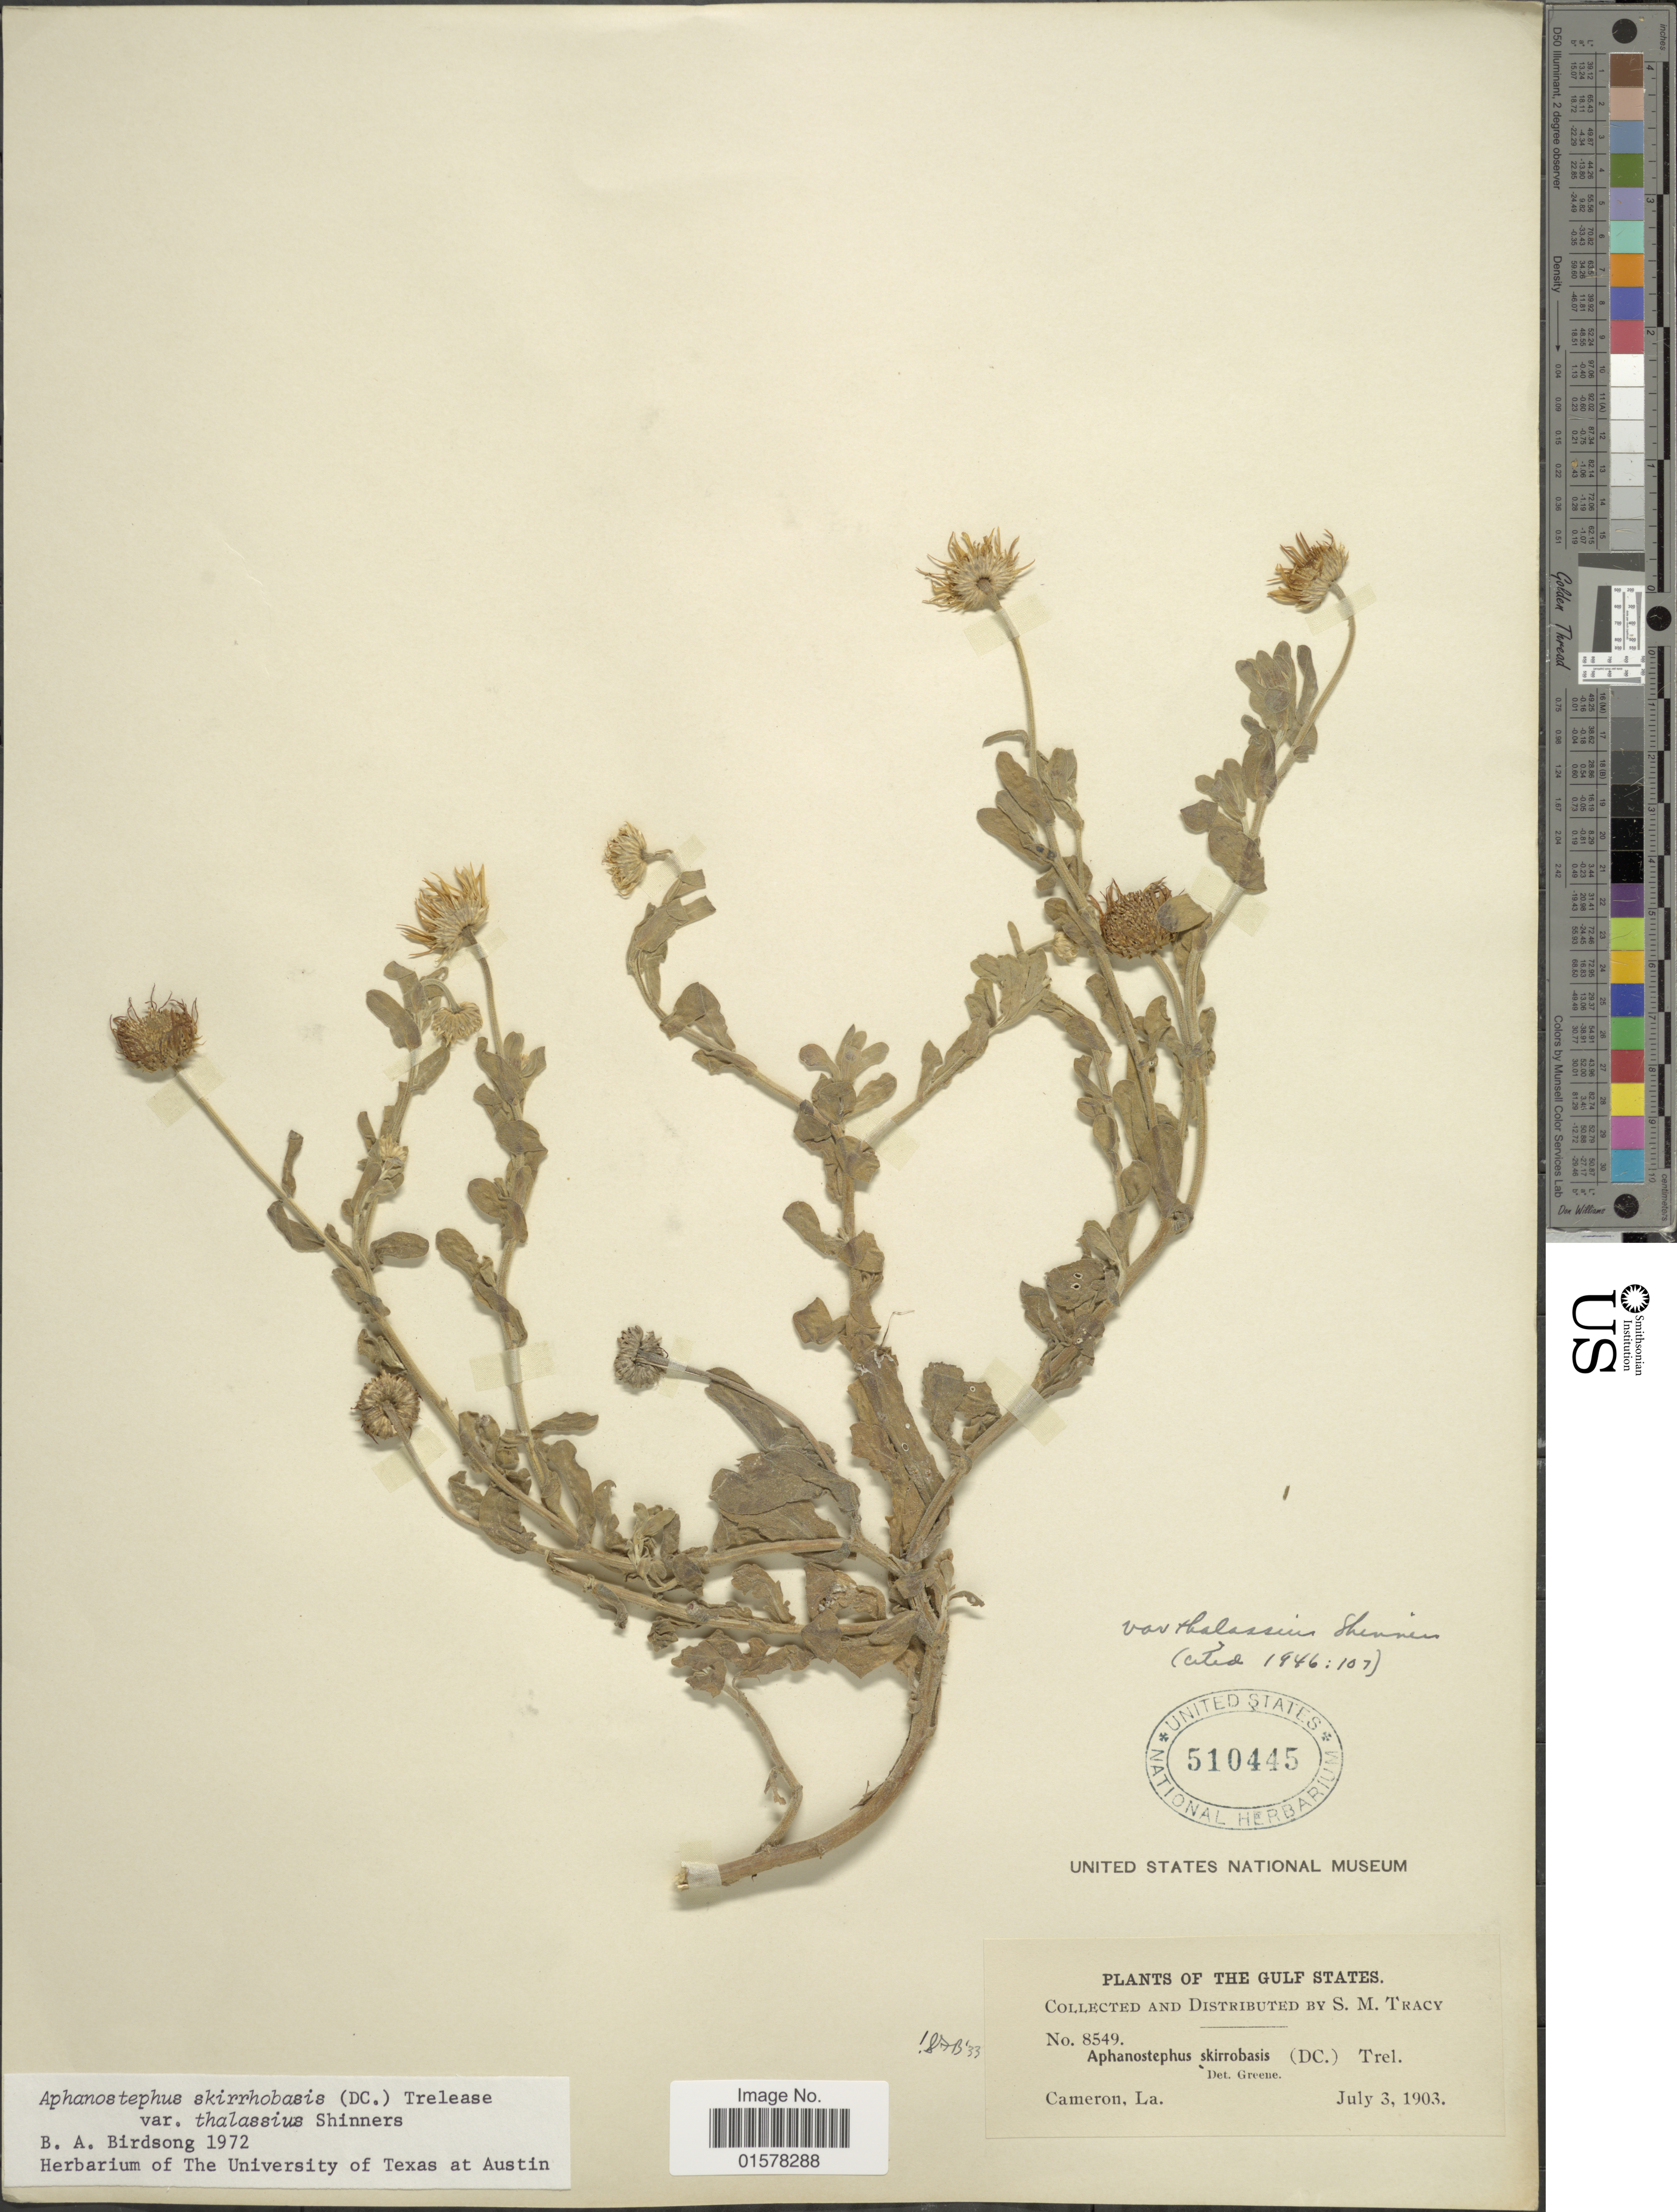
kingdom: Plantae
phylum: Tracheophyta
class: Magnoliopsida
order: Asterales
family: Asteraceae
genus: Aphanostephus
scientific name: Aphanostephus skirrhobasis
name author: (DC.) Trel. ex Coville & Branner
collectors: S. M. Tracy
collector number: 8549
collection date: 1903-07-03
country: United States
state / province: Louisiana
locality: Cameron, La.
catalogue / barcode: US 510445